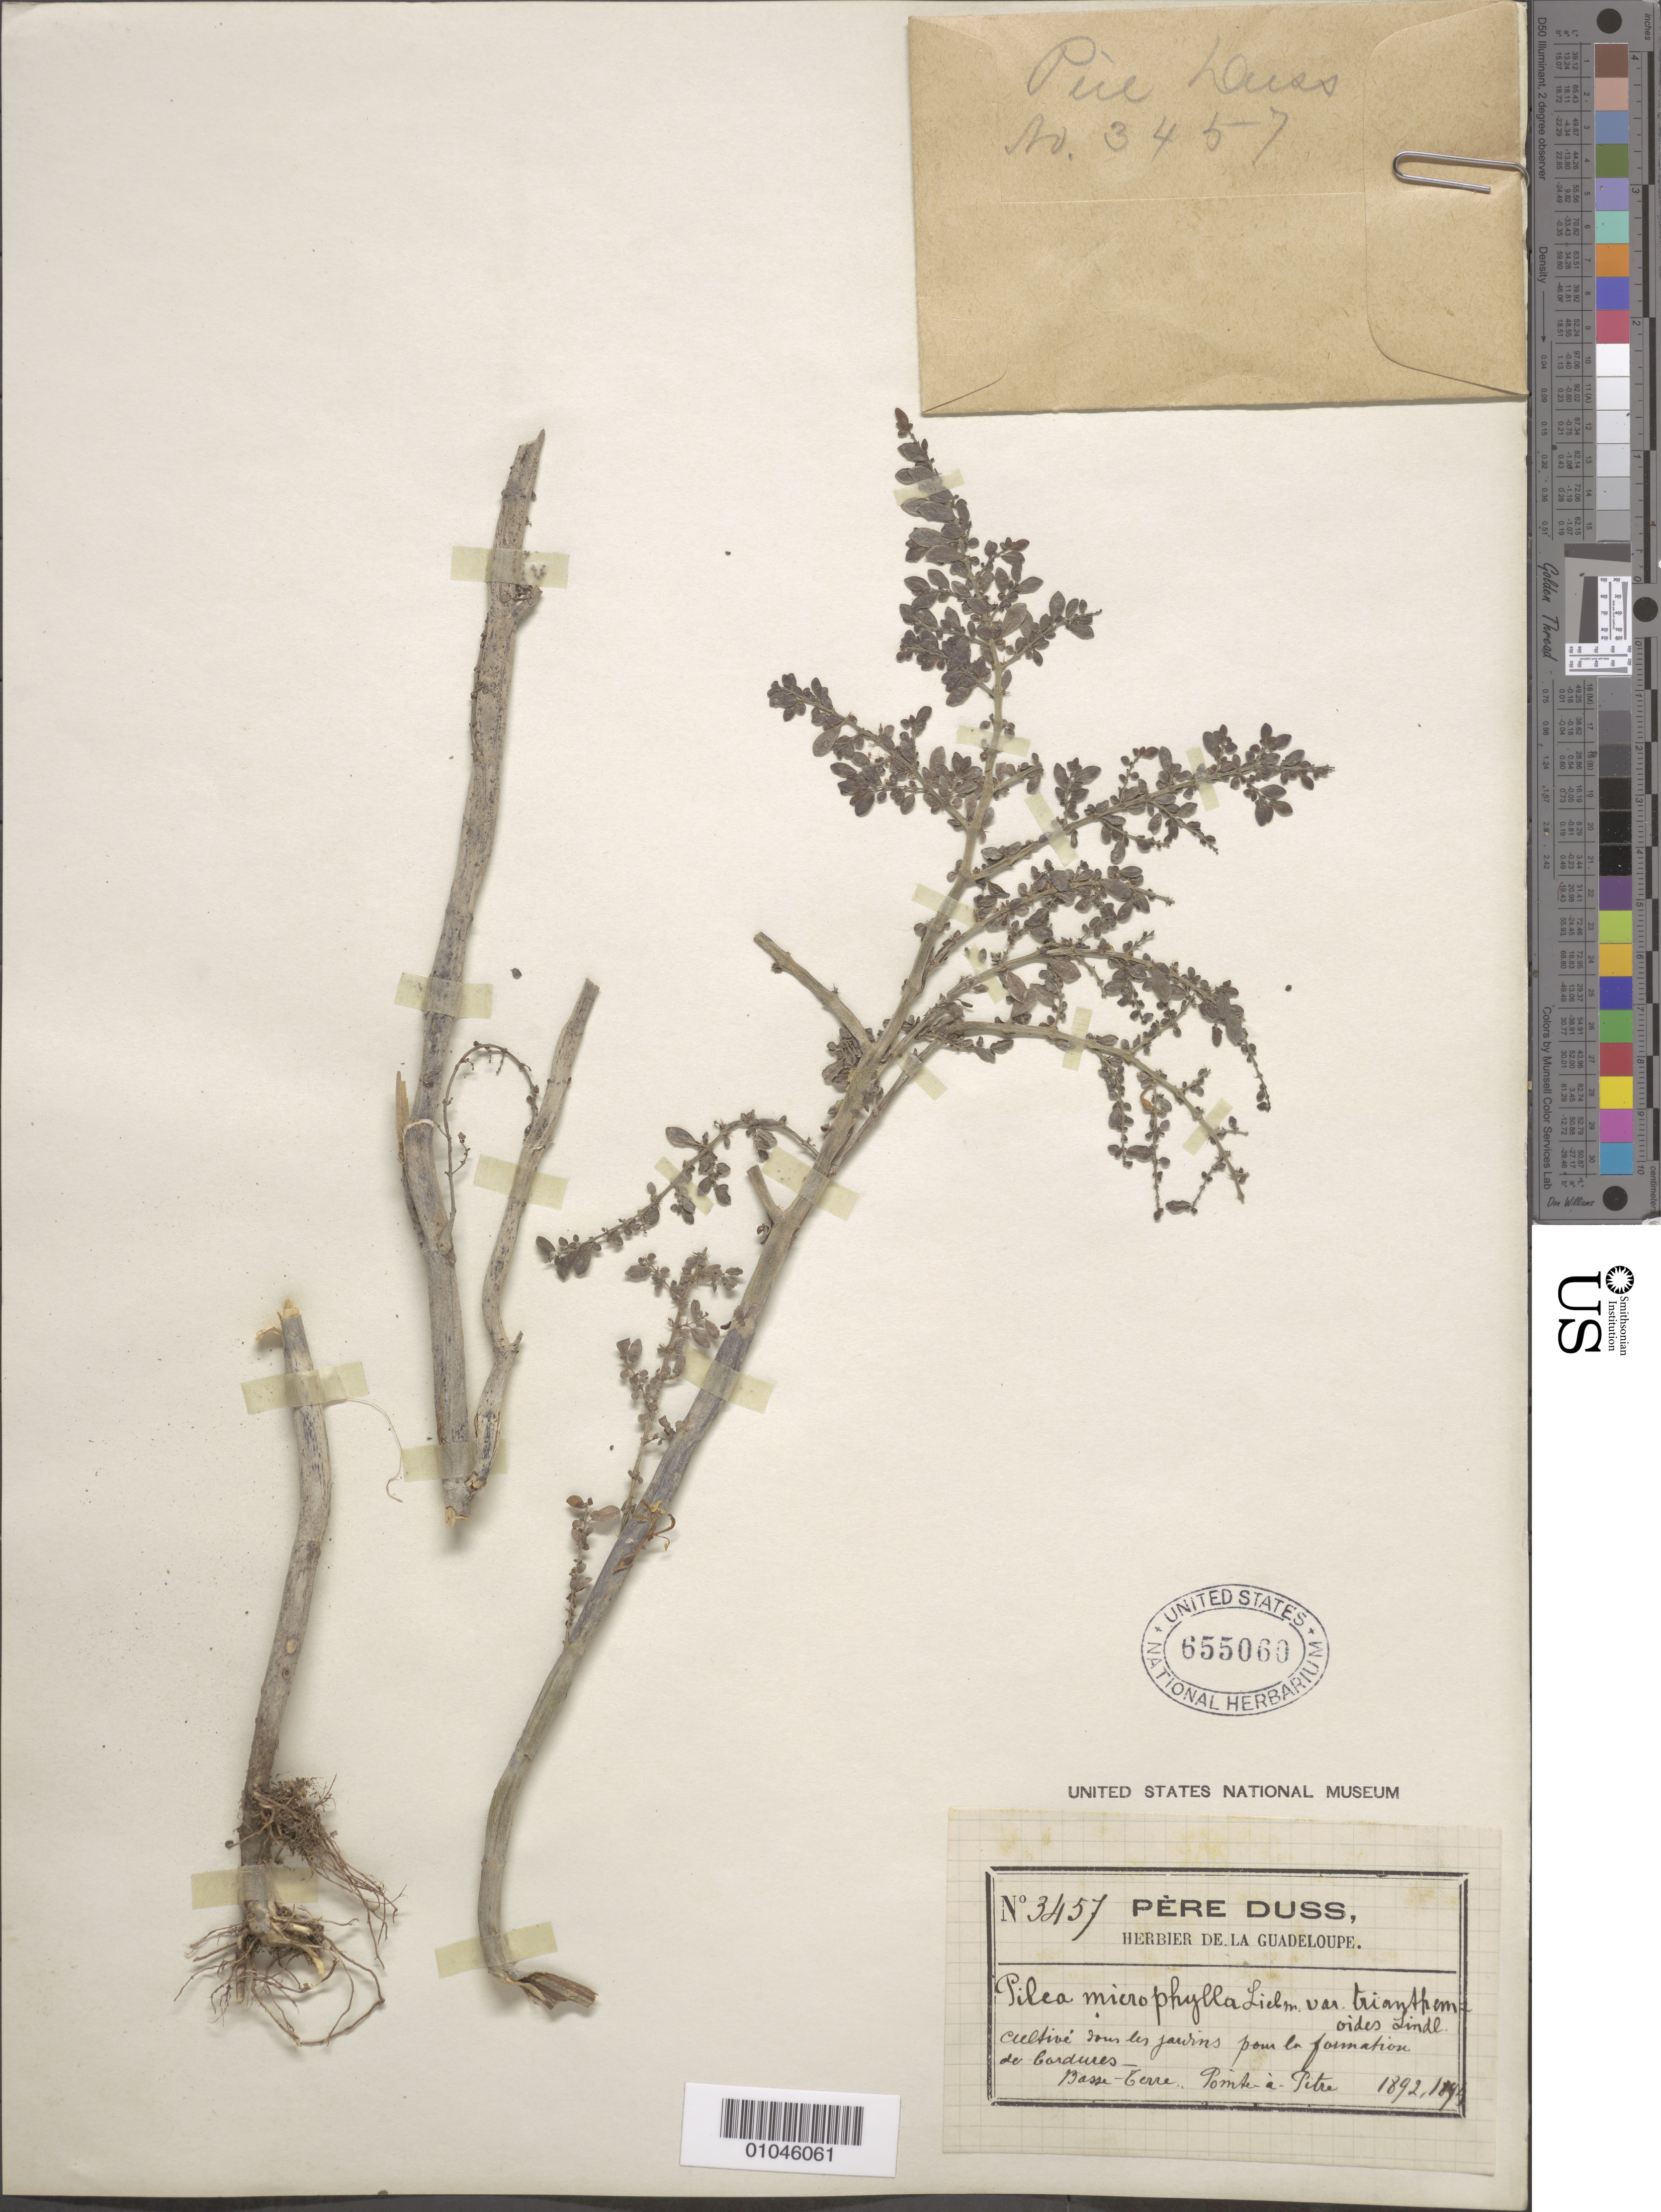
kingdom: Plantae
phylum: Tracheophyta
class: Magnoliopsida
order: Rosales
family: Urticaceae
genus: Pilea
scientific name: Pilea microphylla var. microphylla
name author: (L.) Liebm.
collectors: Père Duss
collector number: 3457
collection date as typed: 1892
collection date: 1892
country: Guadeloupe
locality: Basse-terre, Pombe a Pitre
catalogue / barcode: US 655060